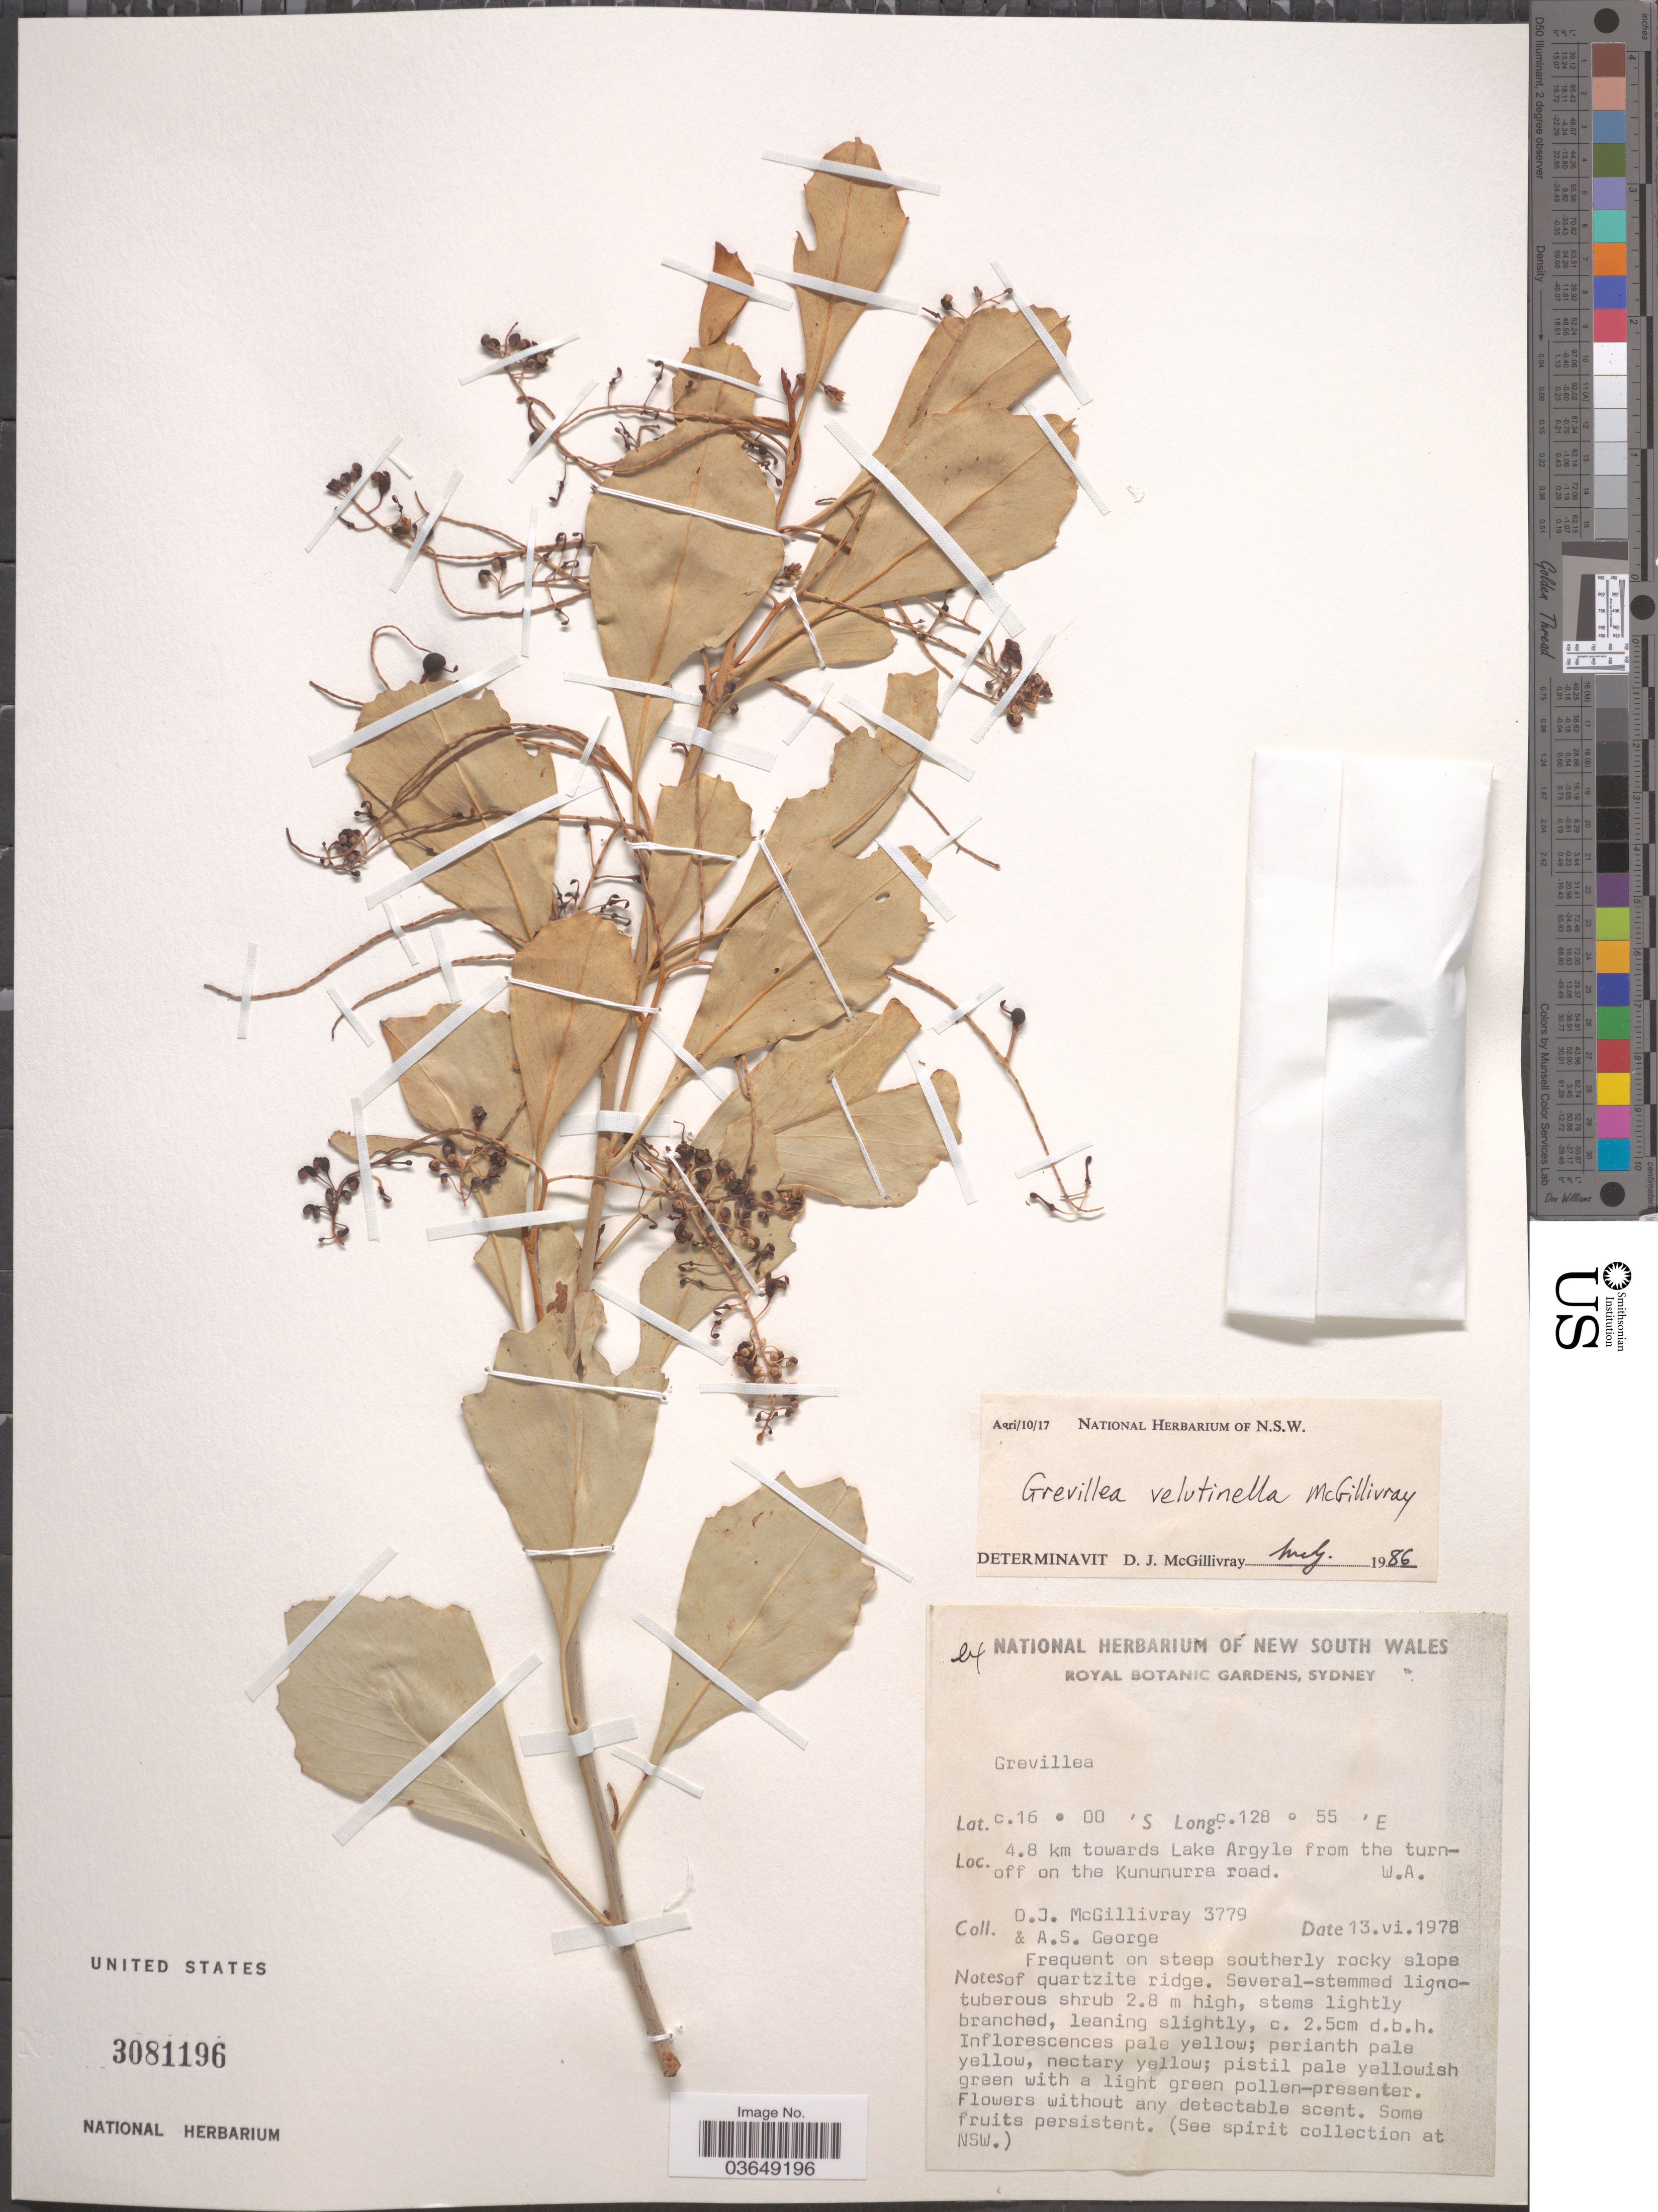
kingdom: Plantae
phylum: Tracheophyta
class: Magnoliopsida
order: Proteales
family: Proteaceae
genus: Grevillea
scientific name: Grevillea velutinella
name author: McGill.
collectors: D. J. McGillivray & A. S. George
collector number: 3779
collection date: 1978-06-13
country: Australia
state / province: Western Australia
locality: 4.8 km towards Lake Argyle from the turnoff on the Kununurra road.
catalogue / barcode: US 3081196